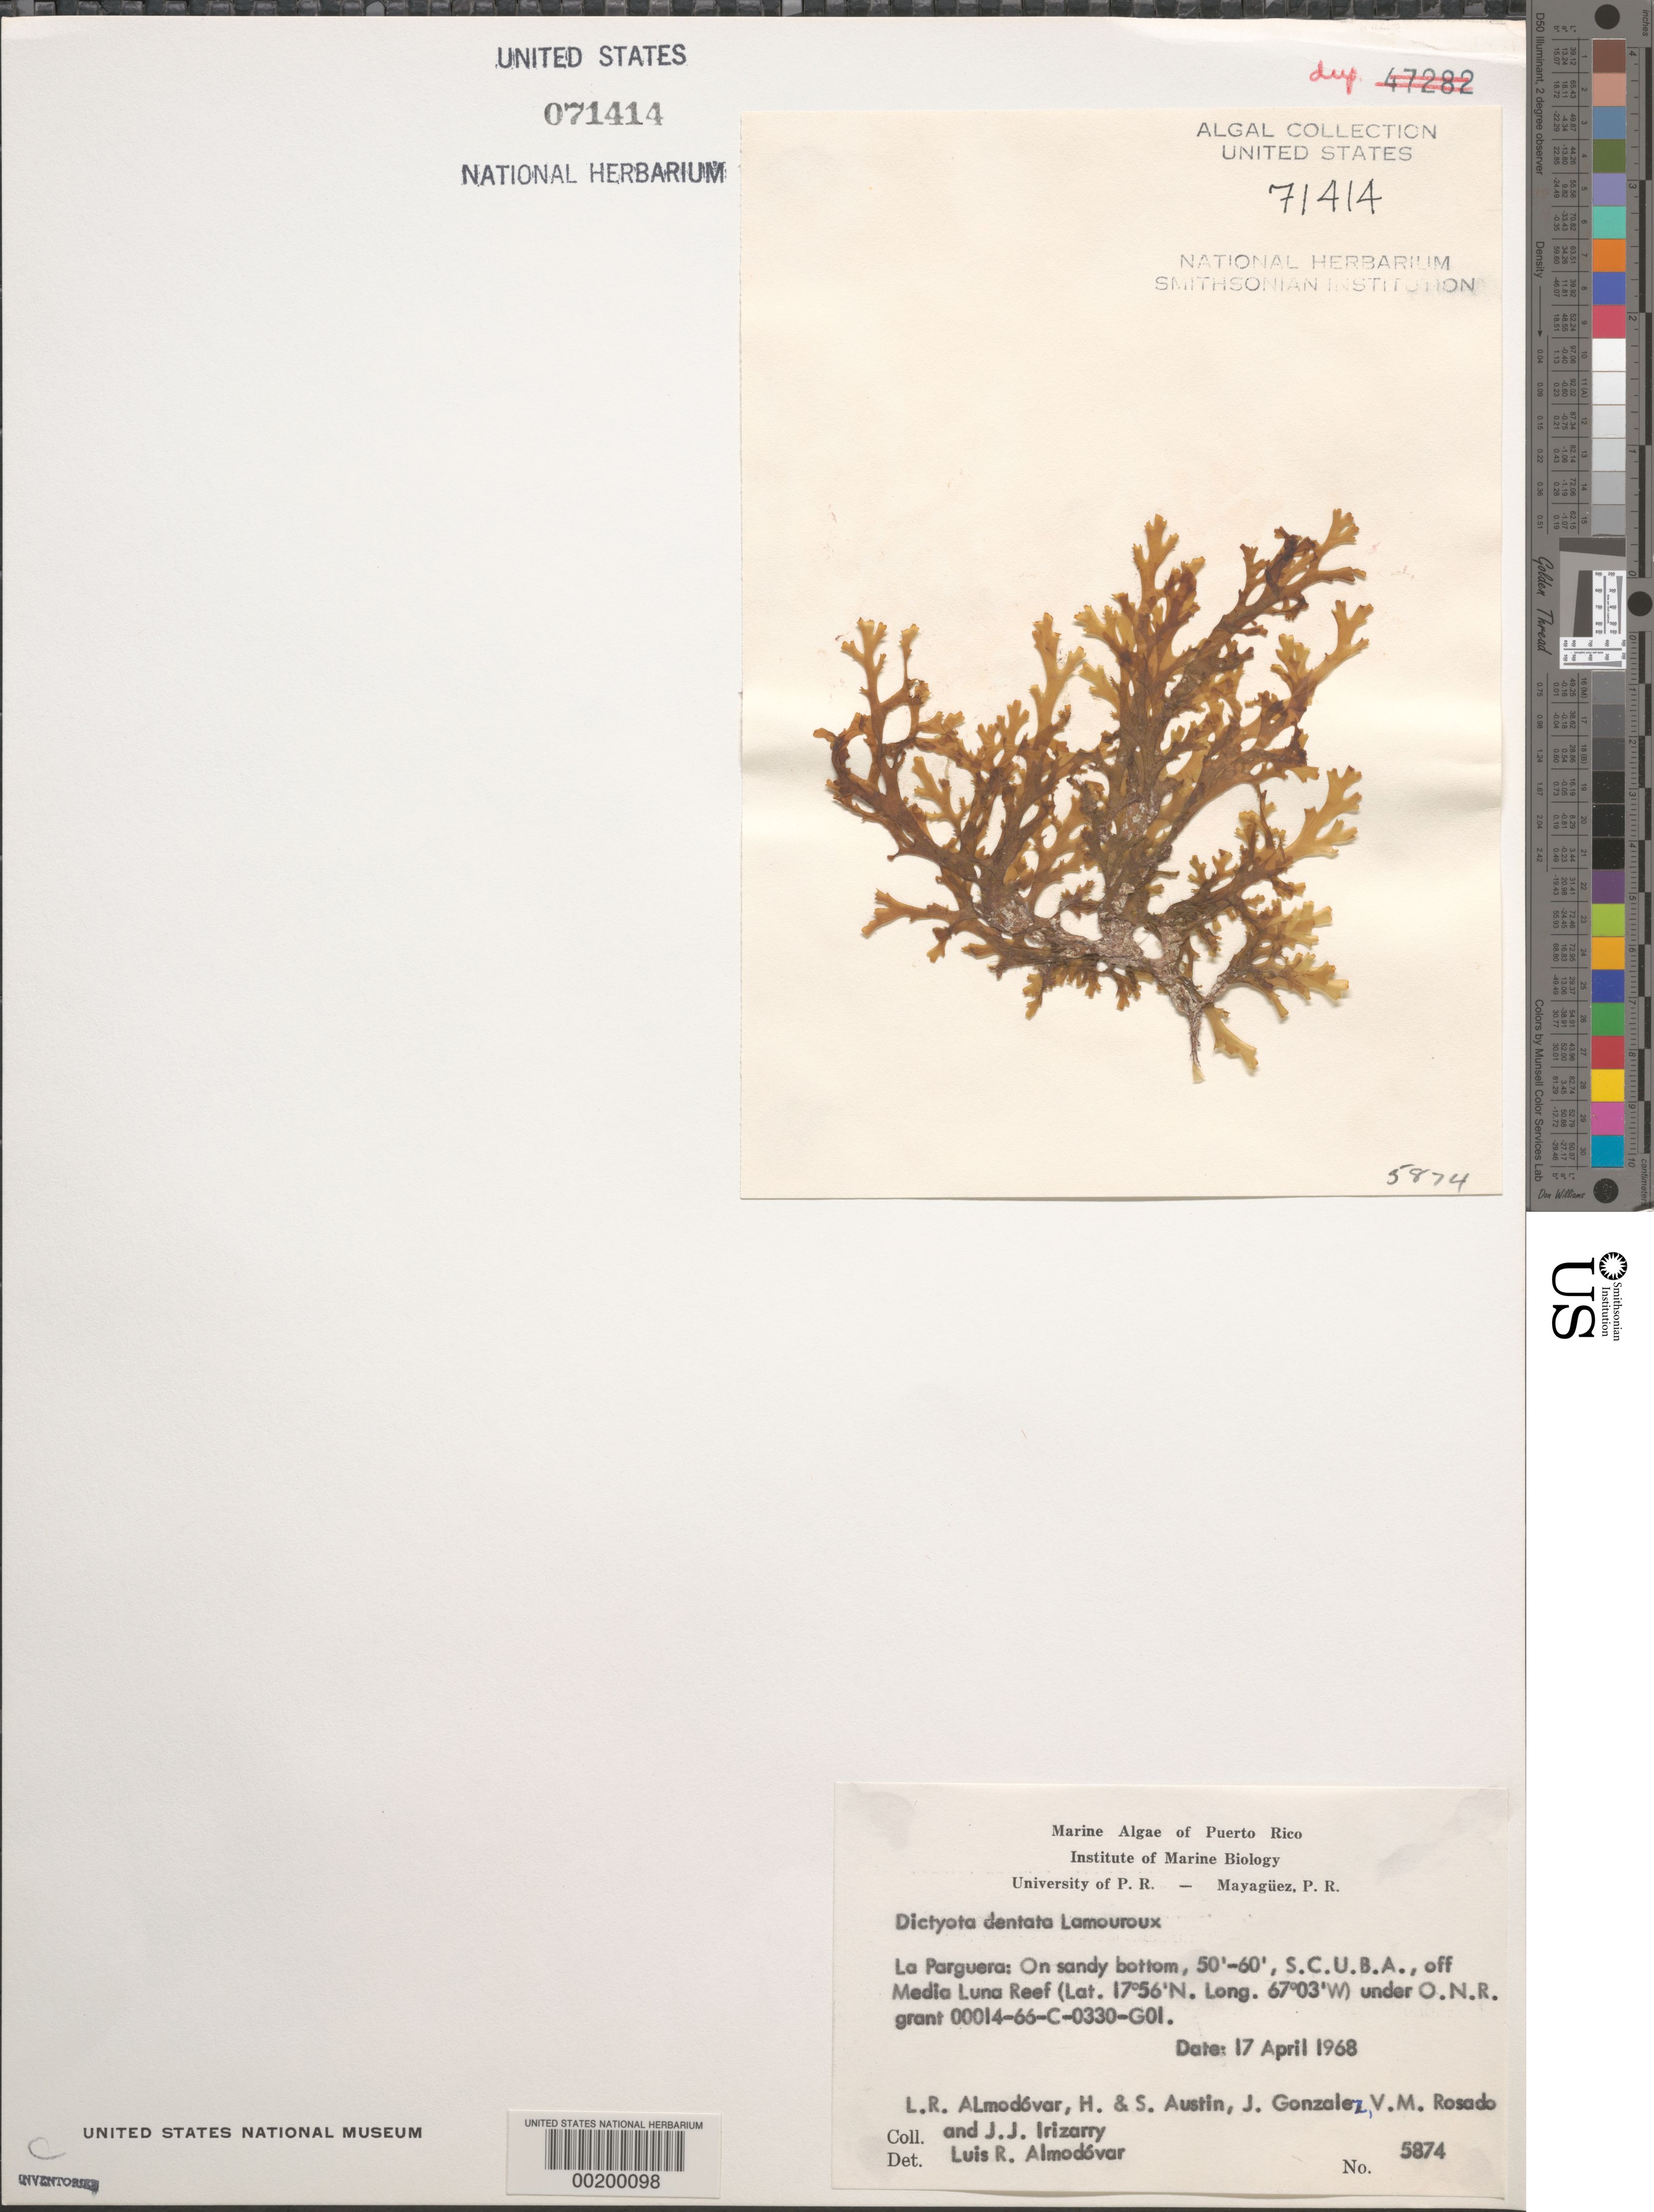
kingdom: Chromista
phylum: Ochrophyta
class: Phaeophyceae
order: Dictyotales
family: Dictyotaceae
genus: Dictyota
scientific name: Dictyota mertensii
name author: (C. Mart.) Kütz.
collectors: L. Almodovar, H. Austin, S. Austin, J. Gonzalez, V. Rosado & J. Irizarry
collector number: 5874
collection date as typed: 17 Apr 1968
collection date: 1968-04-17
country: Puerto Rico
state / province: Lajas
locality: La Parguera, off Media Luna Reef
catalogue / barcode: US 71414